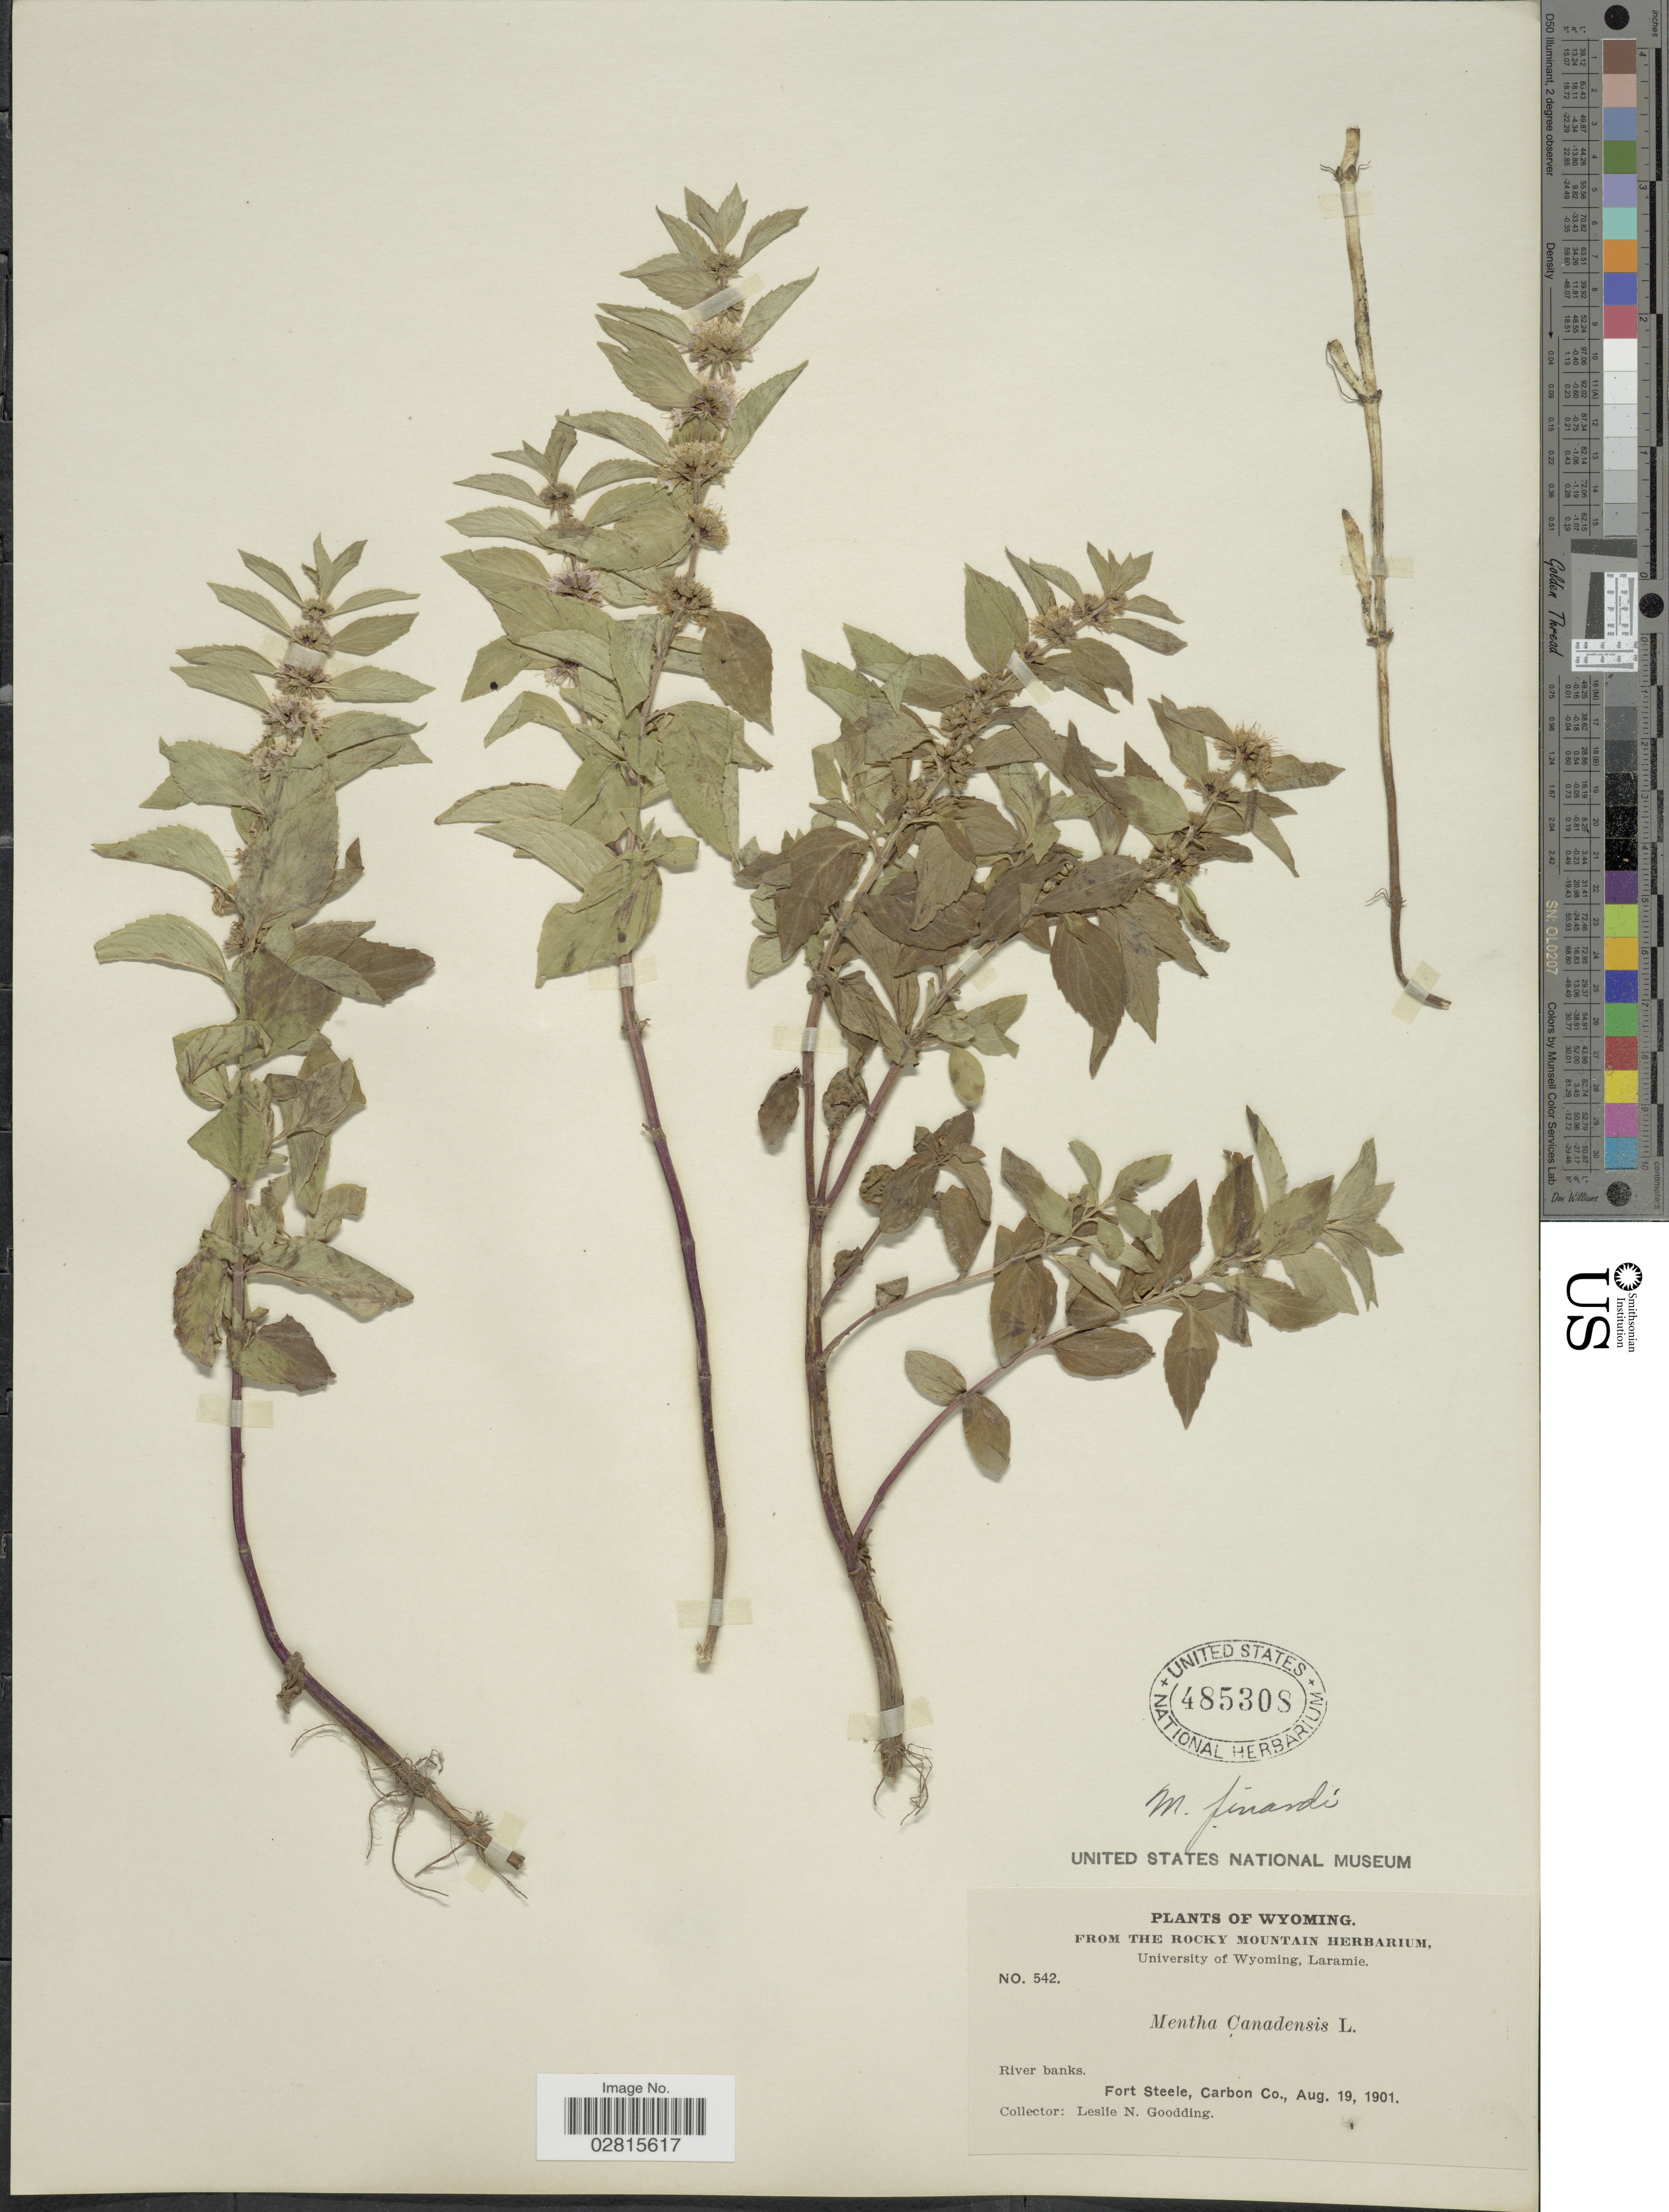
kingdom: Plantae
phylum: Tracheophyta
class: Magnoliopsida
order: Lamiales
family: Lamiaceae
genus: Mentha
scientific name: Mentha penardii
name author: (Briq.) Rydb.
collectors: L. N. Goodding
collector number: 542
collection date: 1901-08-19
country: United States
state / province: Wyoming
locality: Fort Steele, Carbon Co.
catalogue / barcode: US 485308